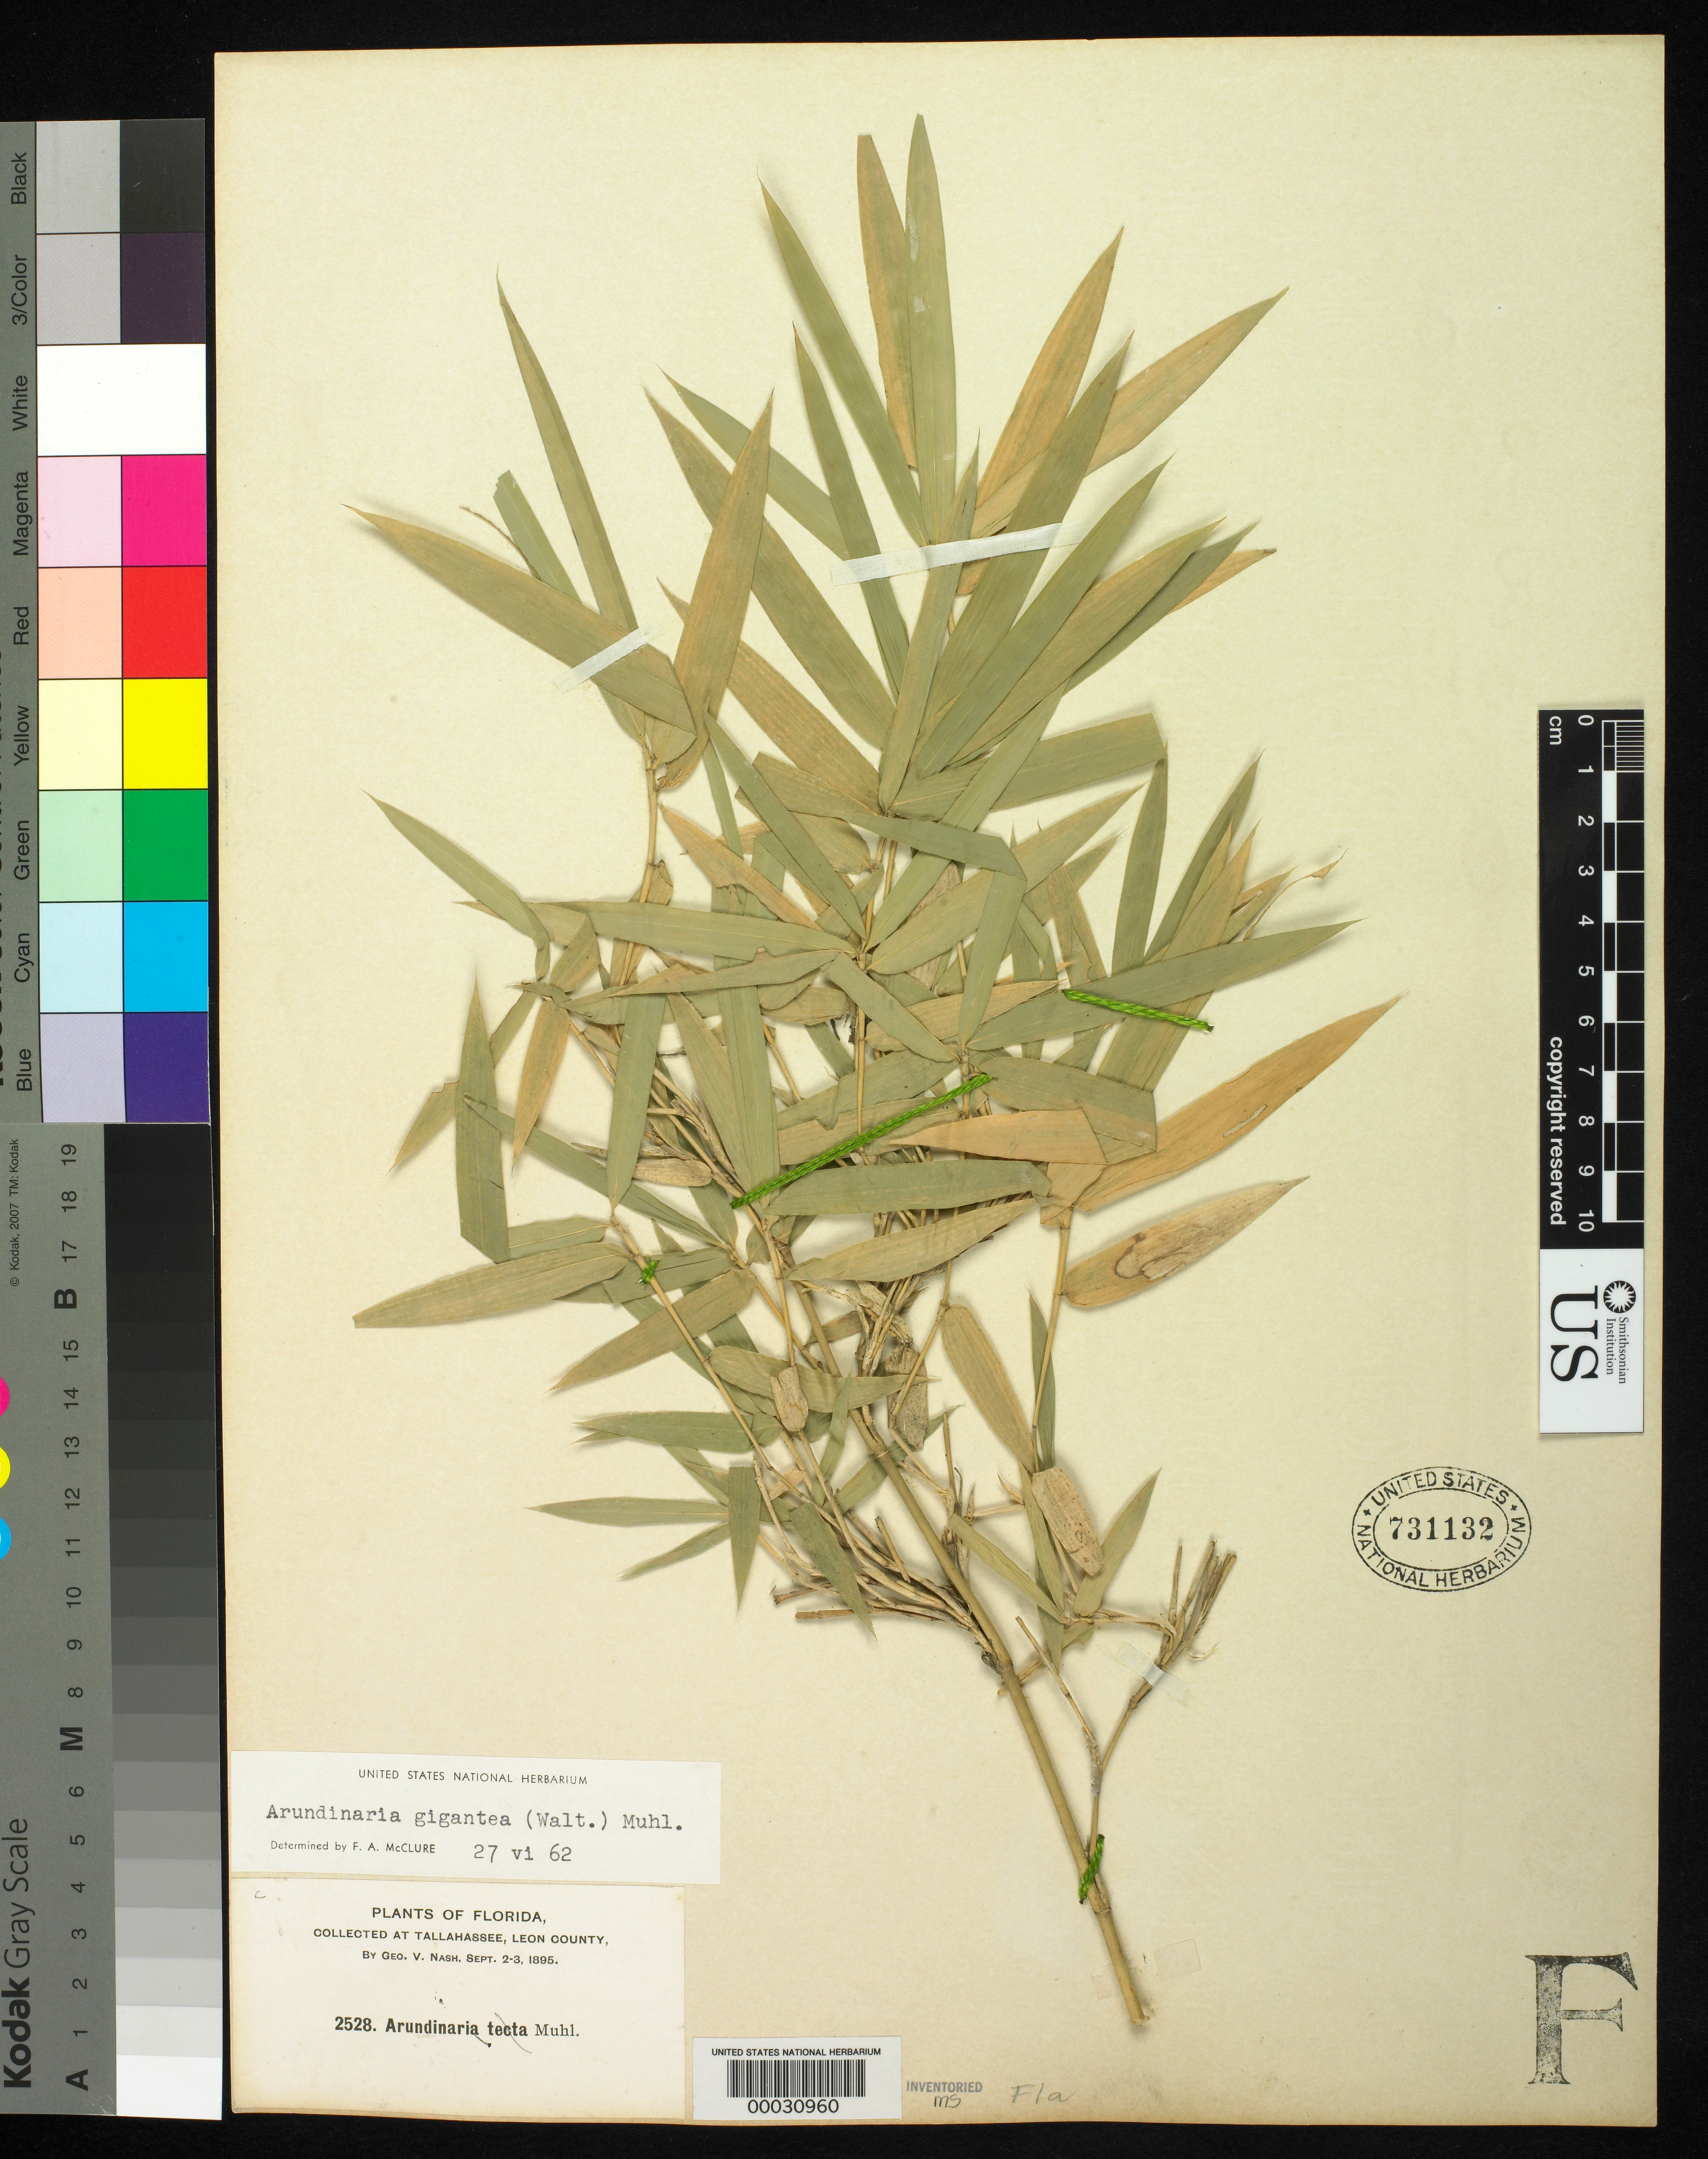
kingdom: Plantae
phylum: Tracheophyta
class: Liliopsida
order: Poales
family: Poaceae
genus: Arundinaria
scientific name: Arundinaria gigantea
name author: (Walter) Muhl.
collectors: G. V. Nash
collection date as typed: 02 Sep 1895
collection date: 1895-09-02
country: United States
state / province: Florida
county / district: Leon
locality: Tallahassee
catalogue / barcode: US 731132